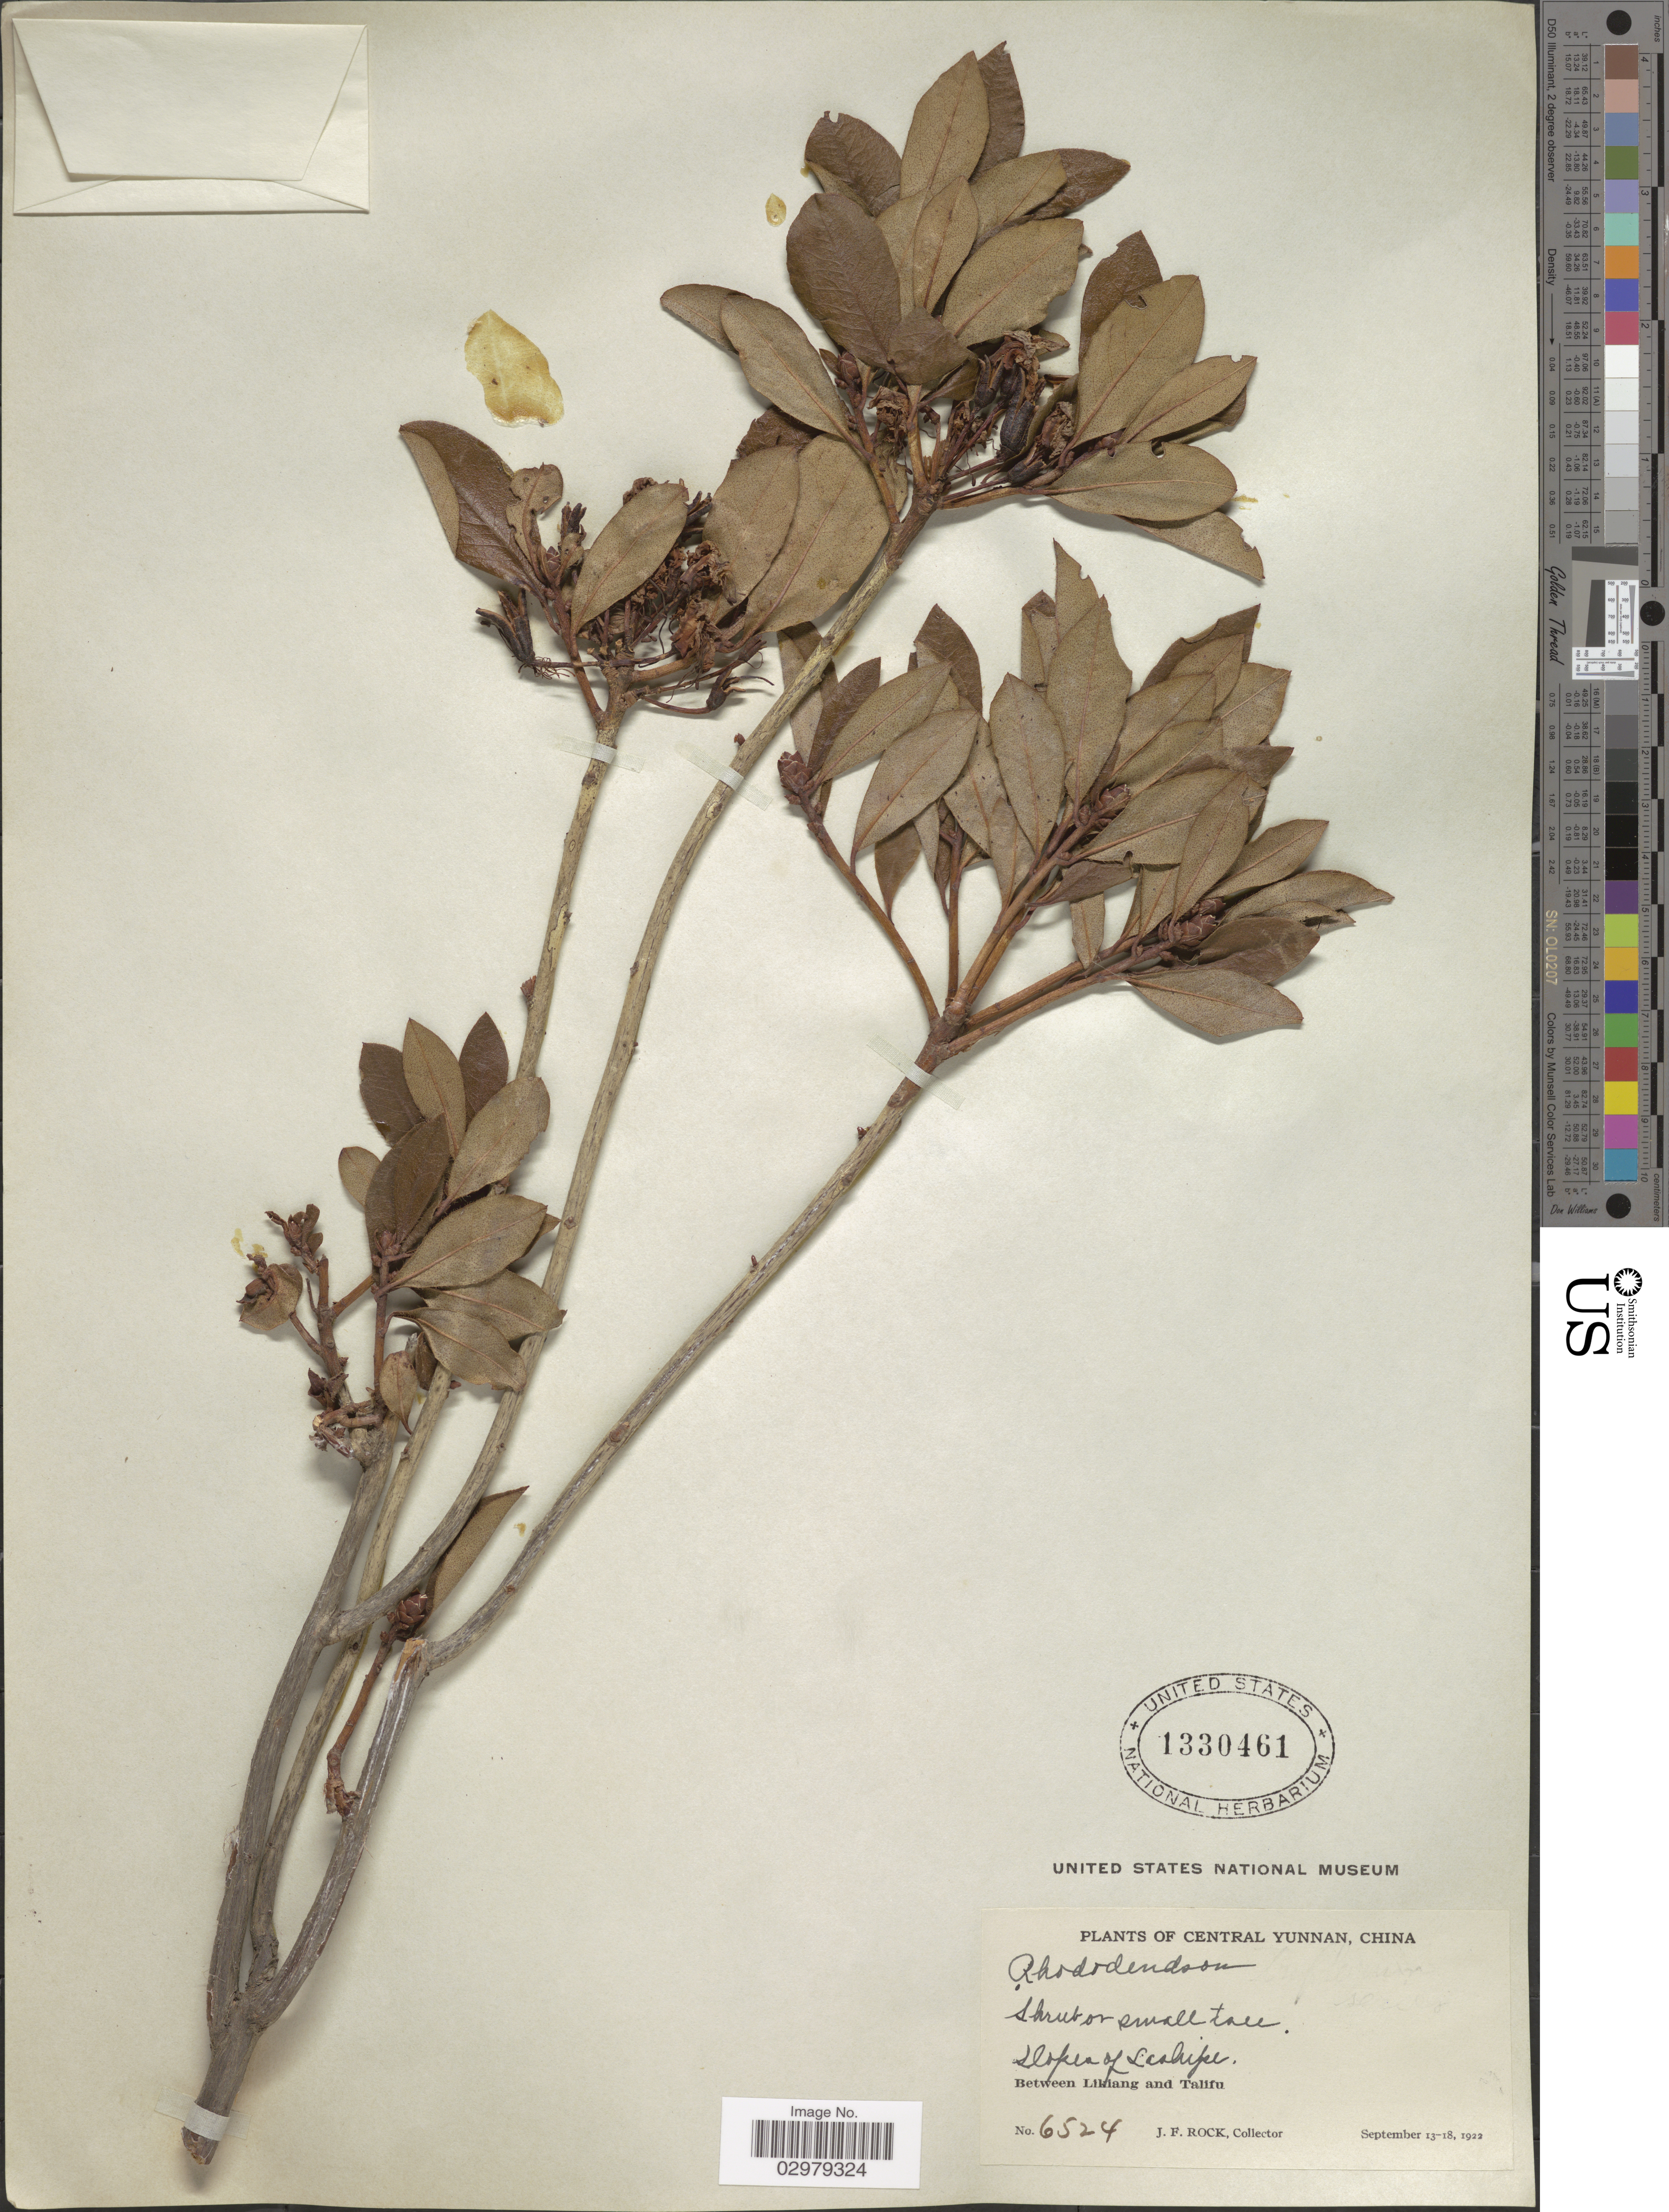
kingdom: Plantae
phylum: Tracheophyta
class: Magnoliopsida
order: Ericales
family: Ericaceae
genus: Rhododendron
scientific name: Rhododendron sp.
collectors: J. Rock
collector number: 6524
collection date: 1922-09-13/1922-09-18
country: China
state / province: Yunnan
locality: Central Yunnan. Slopes of Lashipe. Between Likiang and Talifu.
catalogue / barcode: US 1330461